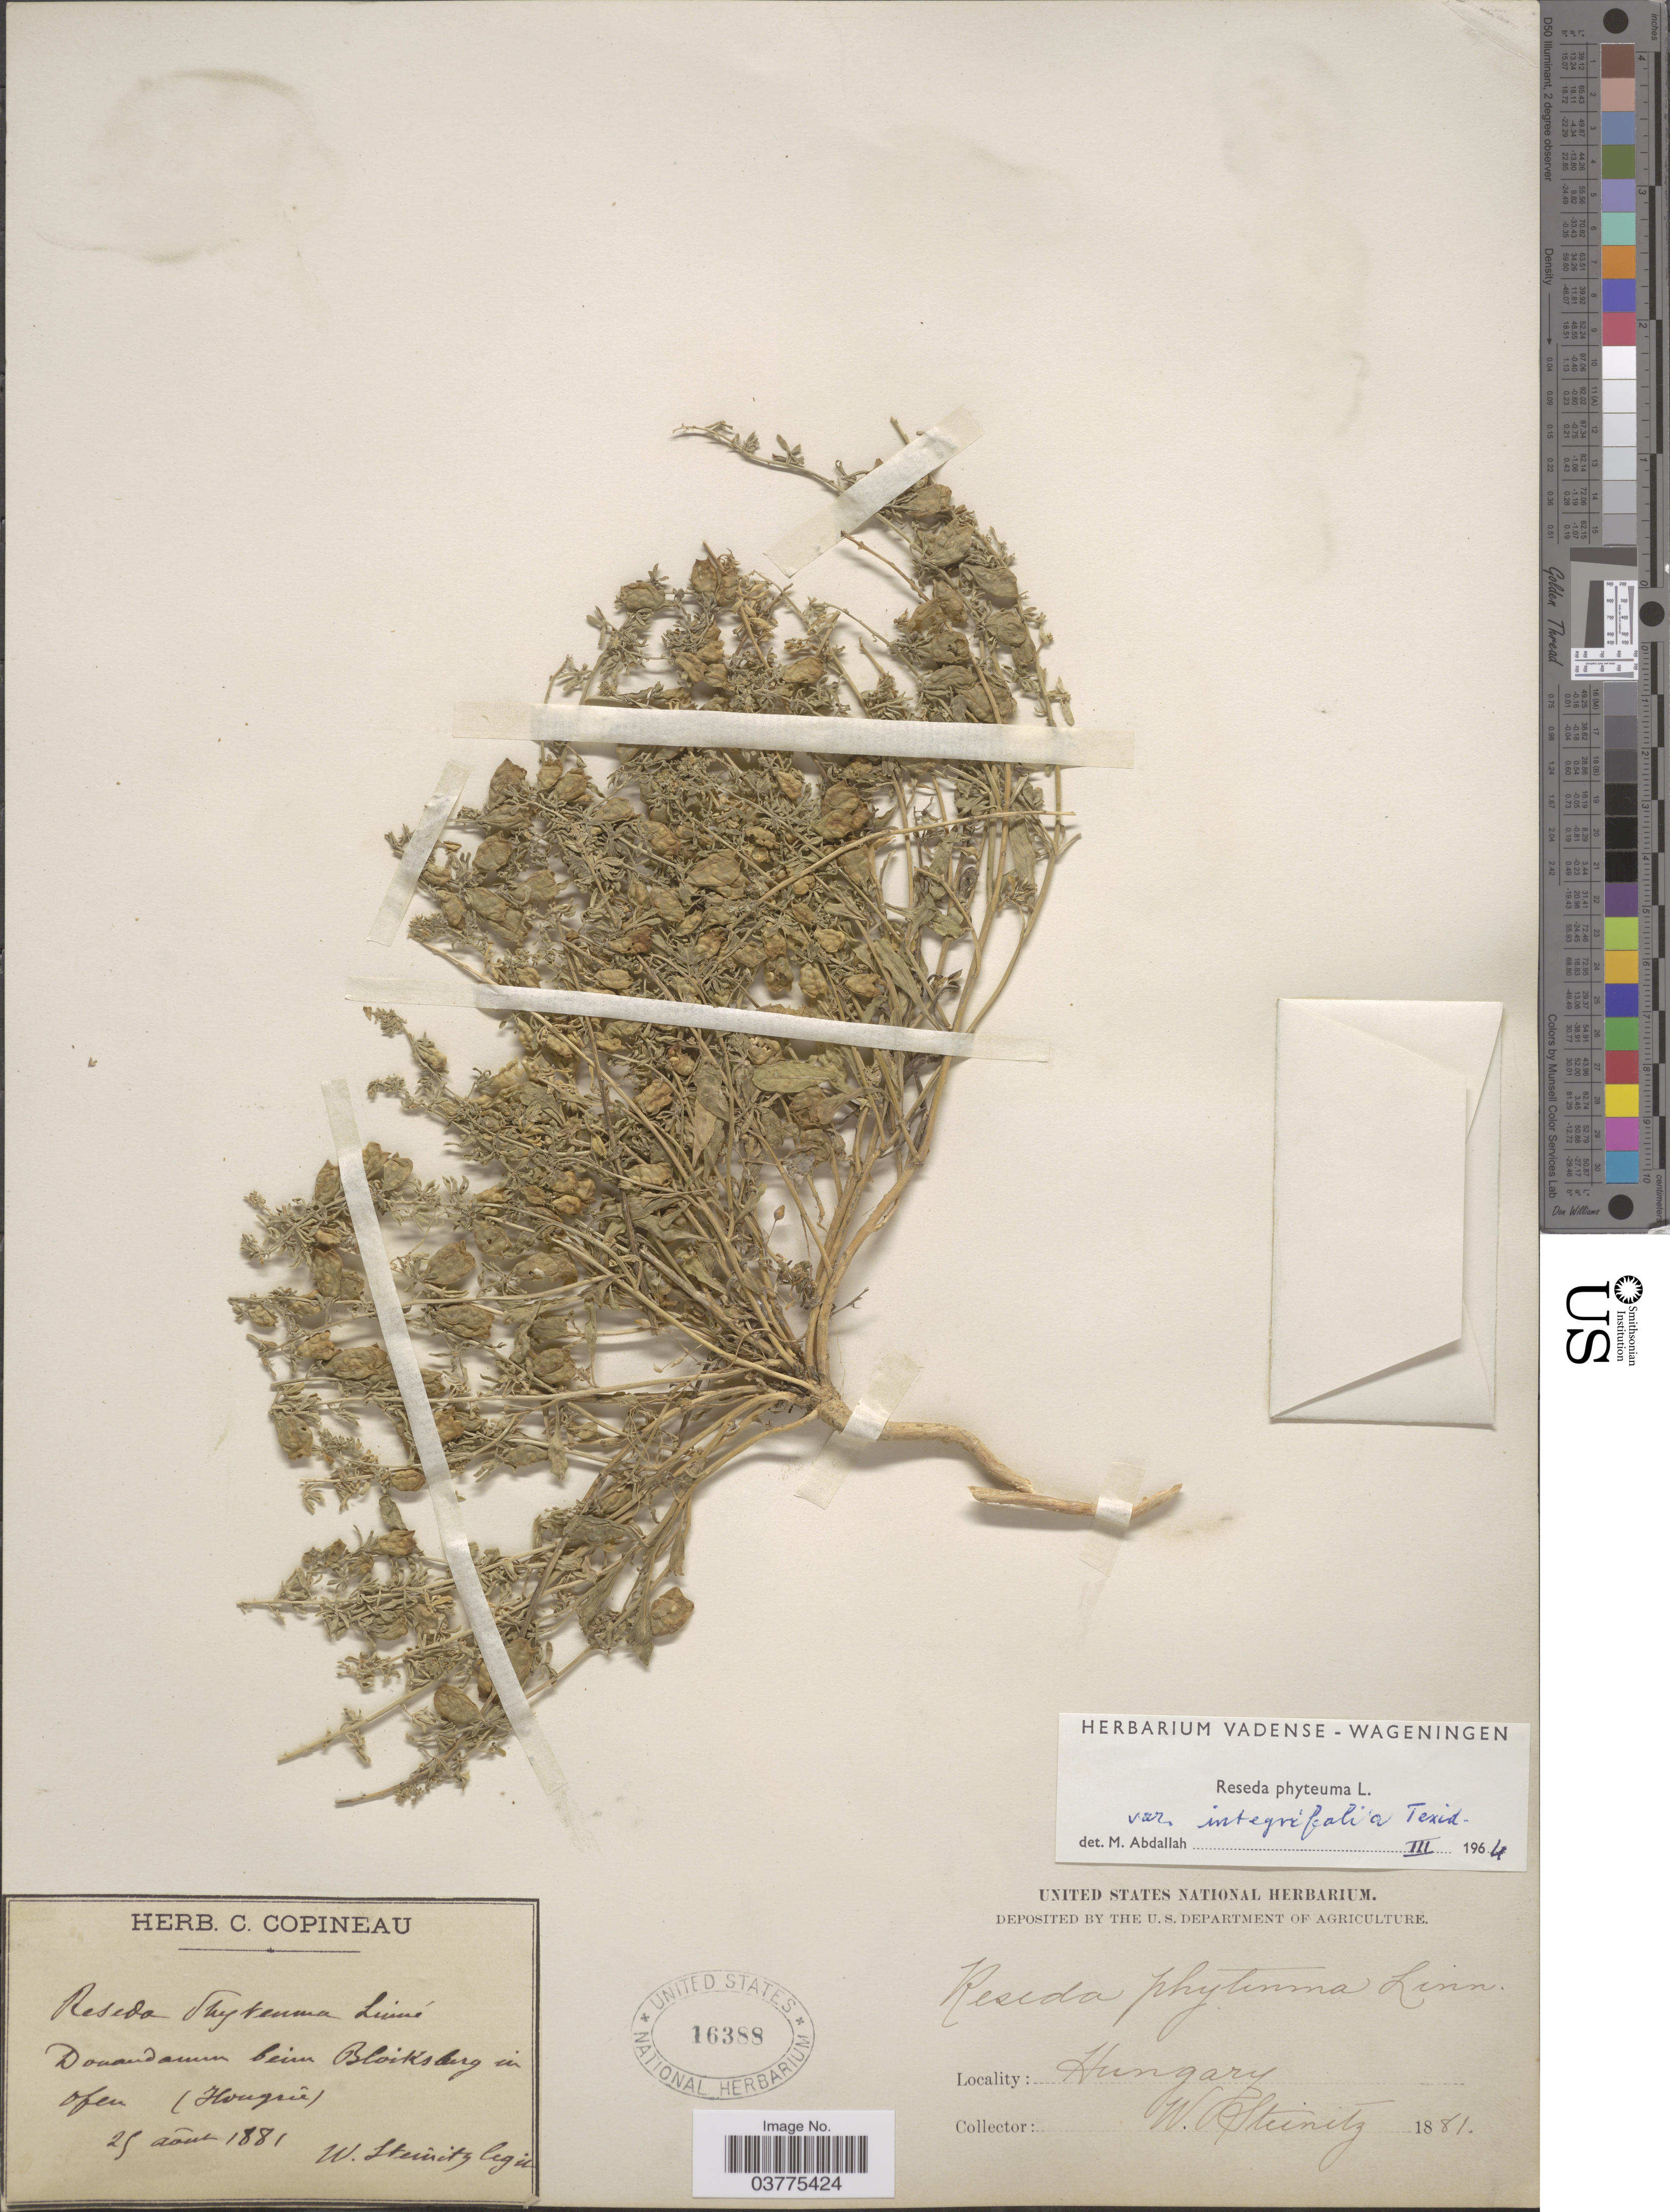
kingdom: Plantae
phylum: Tracheophyta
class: Magnoliopsida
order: Brassicales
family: Resedaceae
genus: Reseda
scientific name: Reseda phyteuma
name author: L.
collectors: W. Steinitz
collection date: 1881-08-25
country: Hungary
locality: Donandamm* beim Blocksberg in Ofen (Hongrie).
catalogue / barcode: US 16388